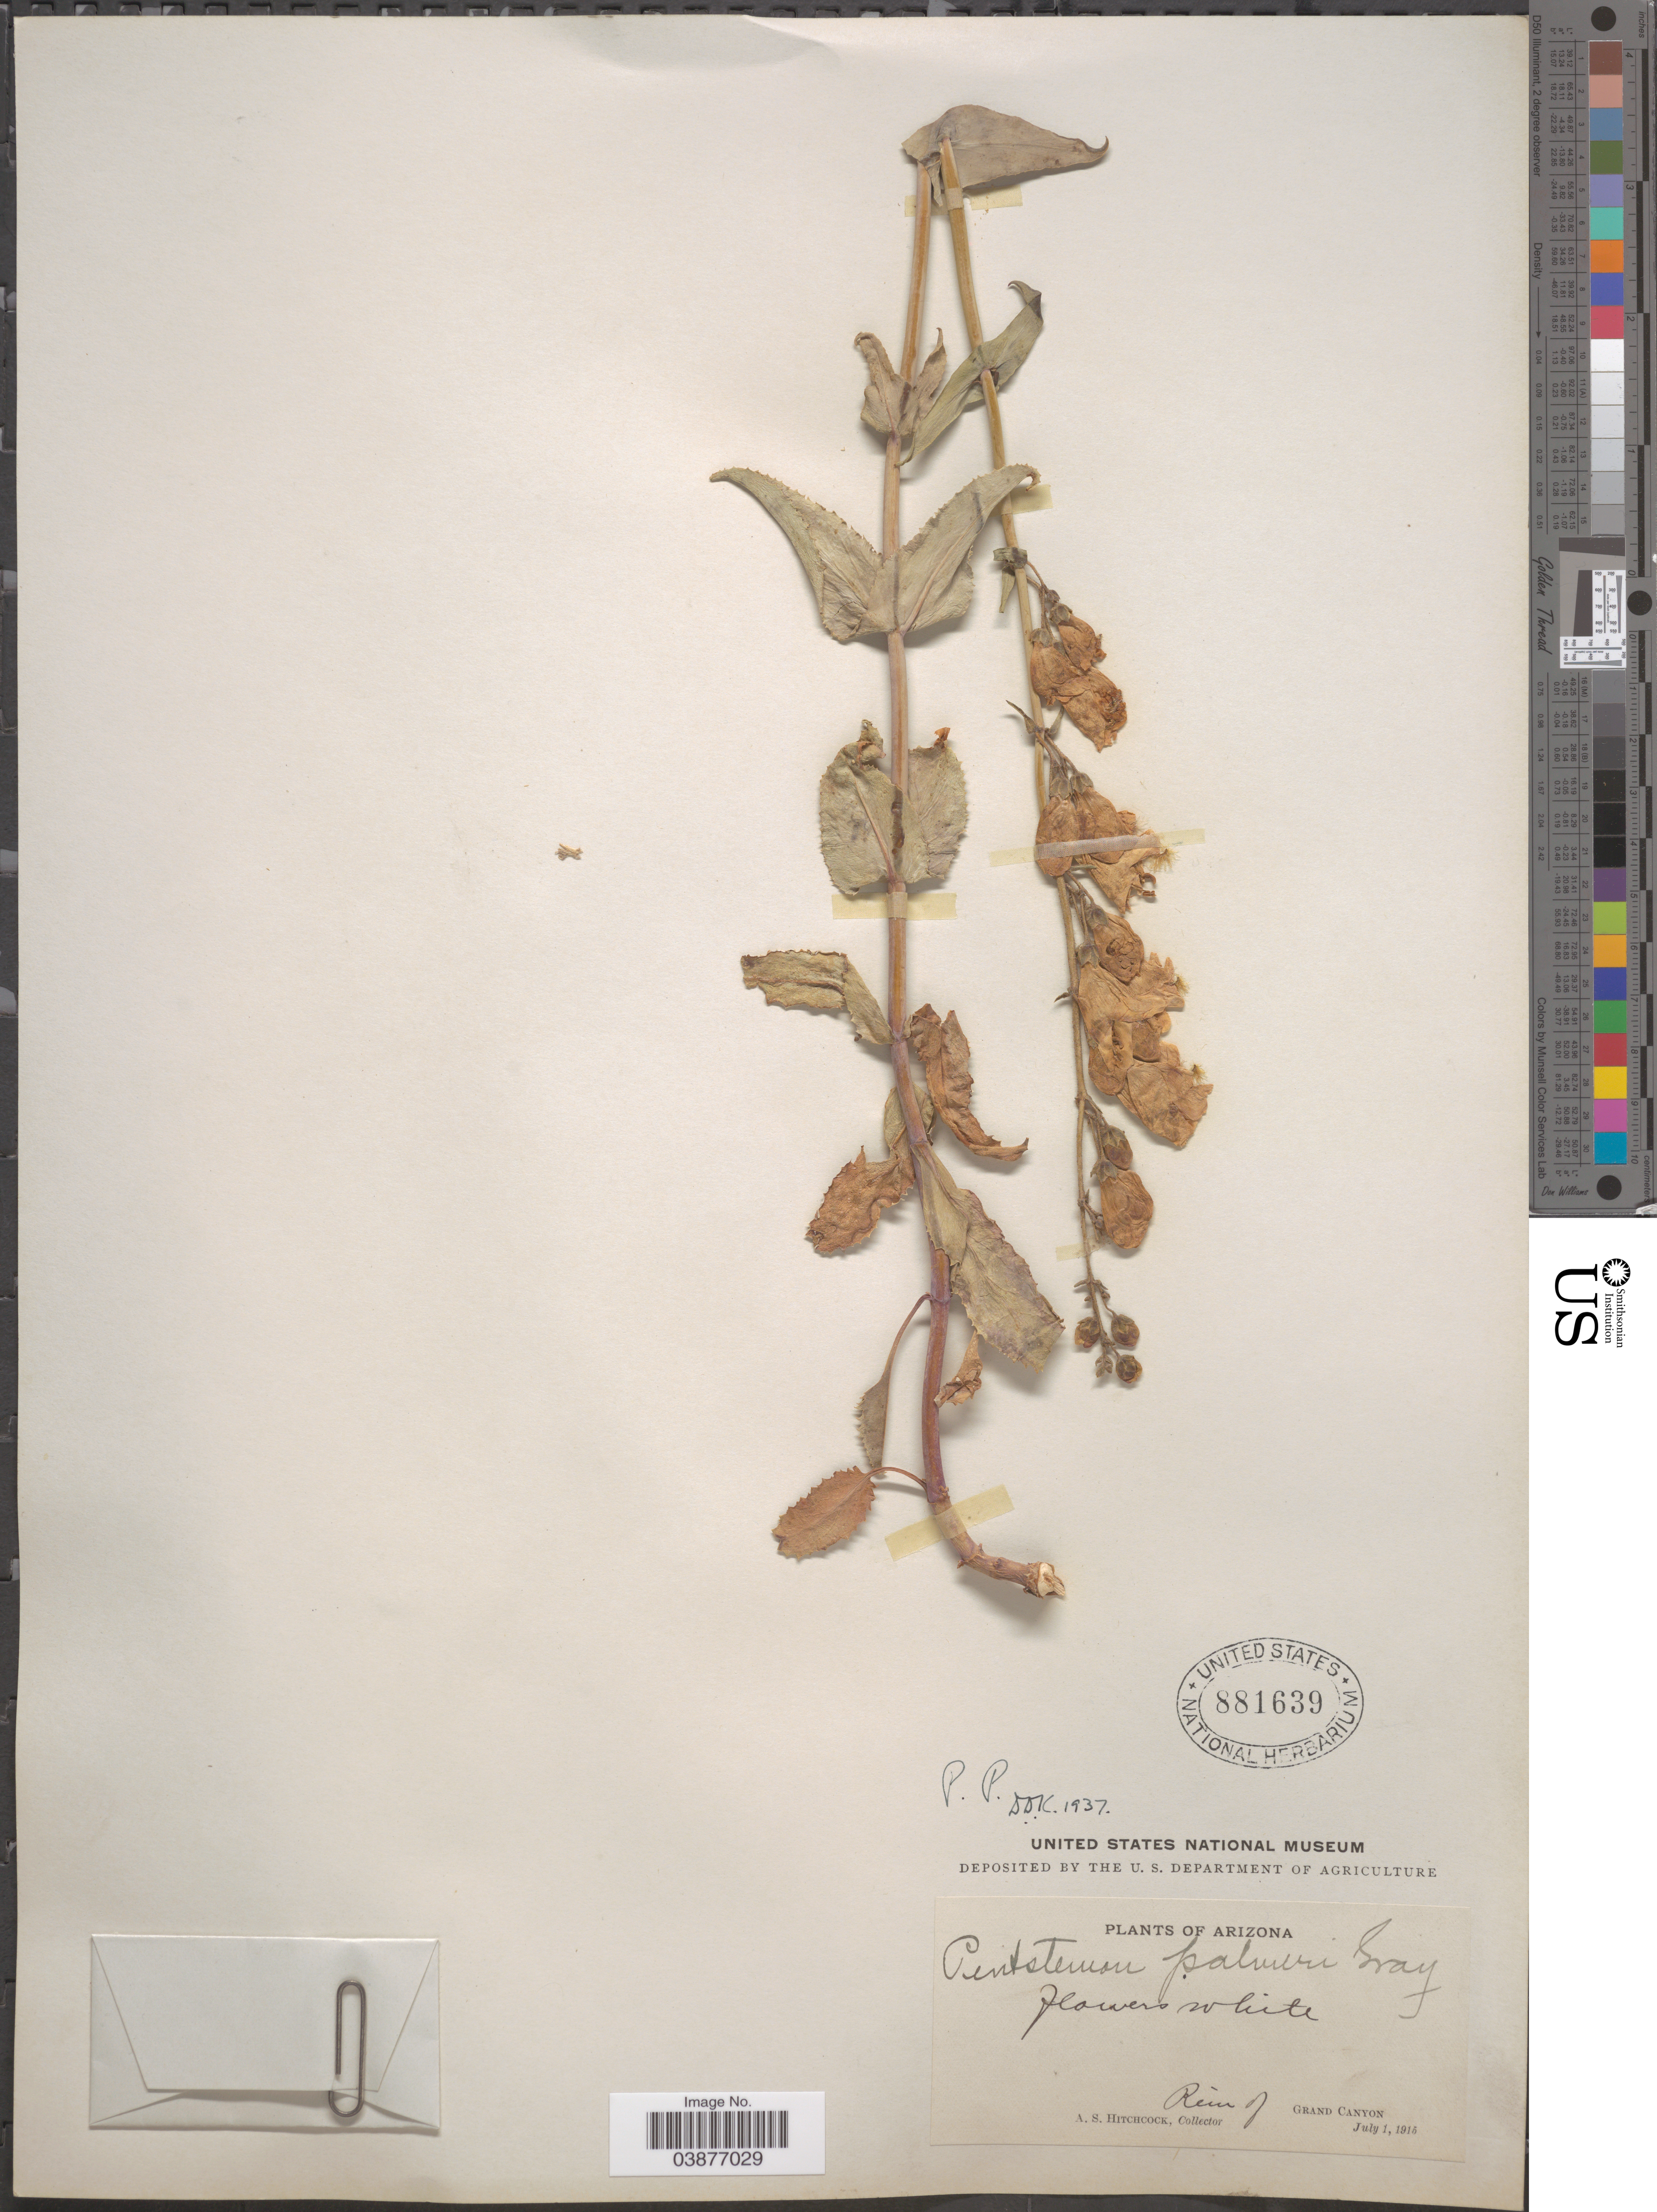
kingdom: Plantae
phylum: Tracheophyta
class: Magnoliopsida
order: Lamiales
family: Plantaginaceae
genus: Penstemon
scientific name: Penstemon palmeri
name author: A. Gray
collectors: A. S. Hitchcock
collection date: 1915-07-01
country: United States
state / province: Arizona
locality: Rim of Grand Canyon.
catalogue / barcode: US 881639